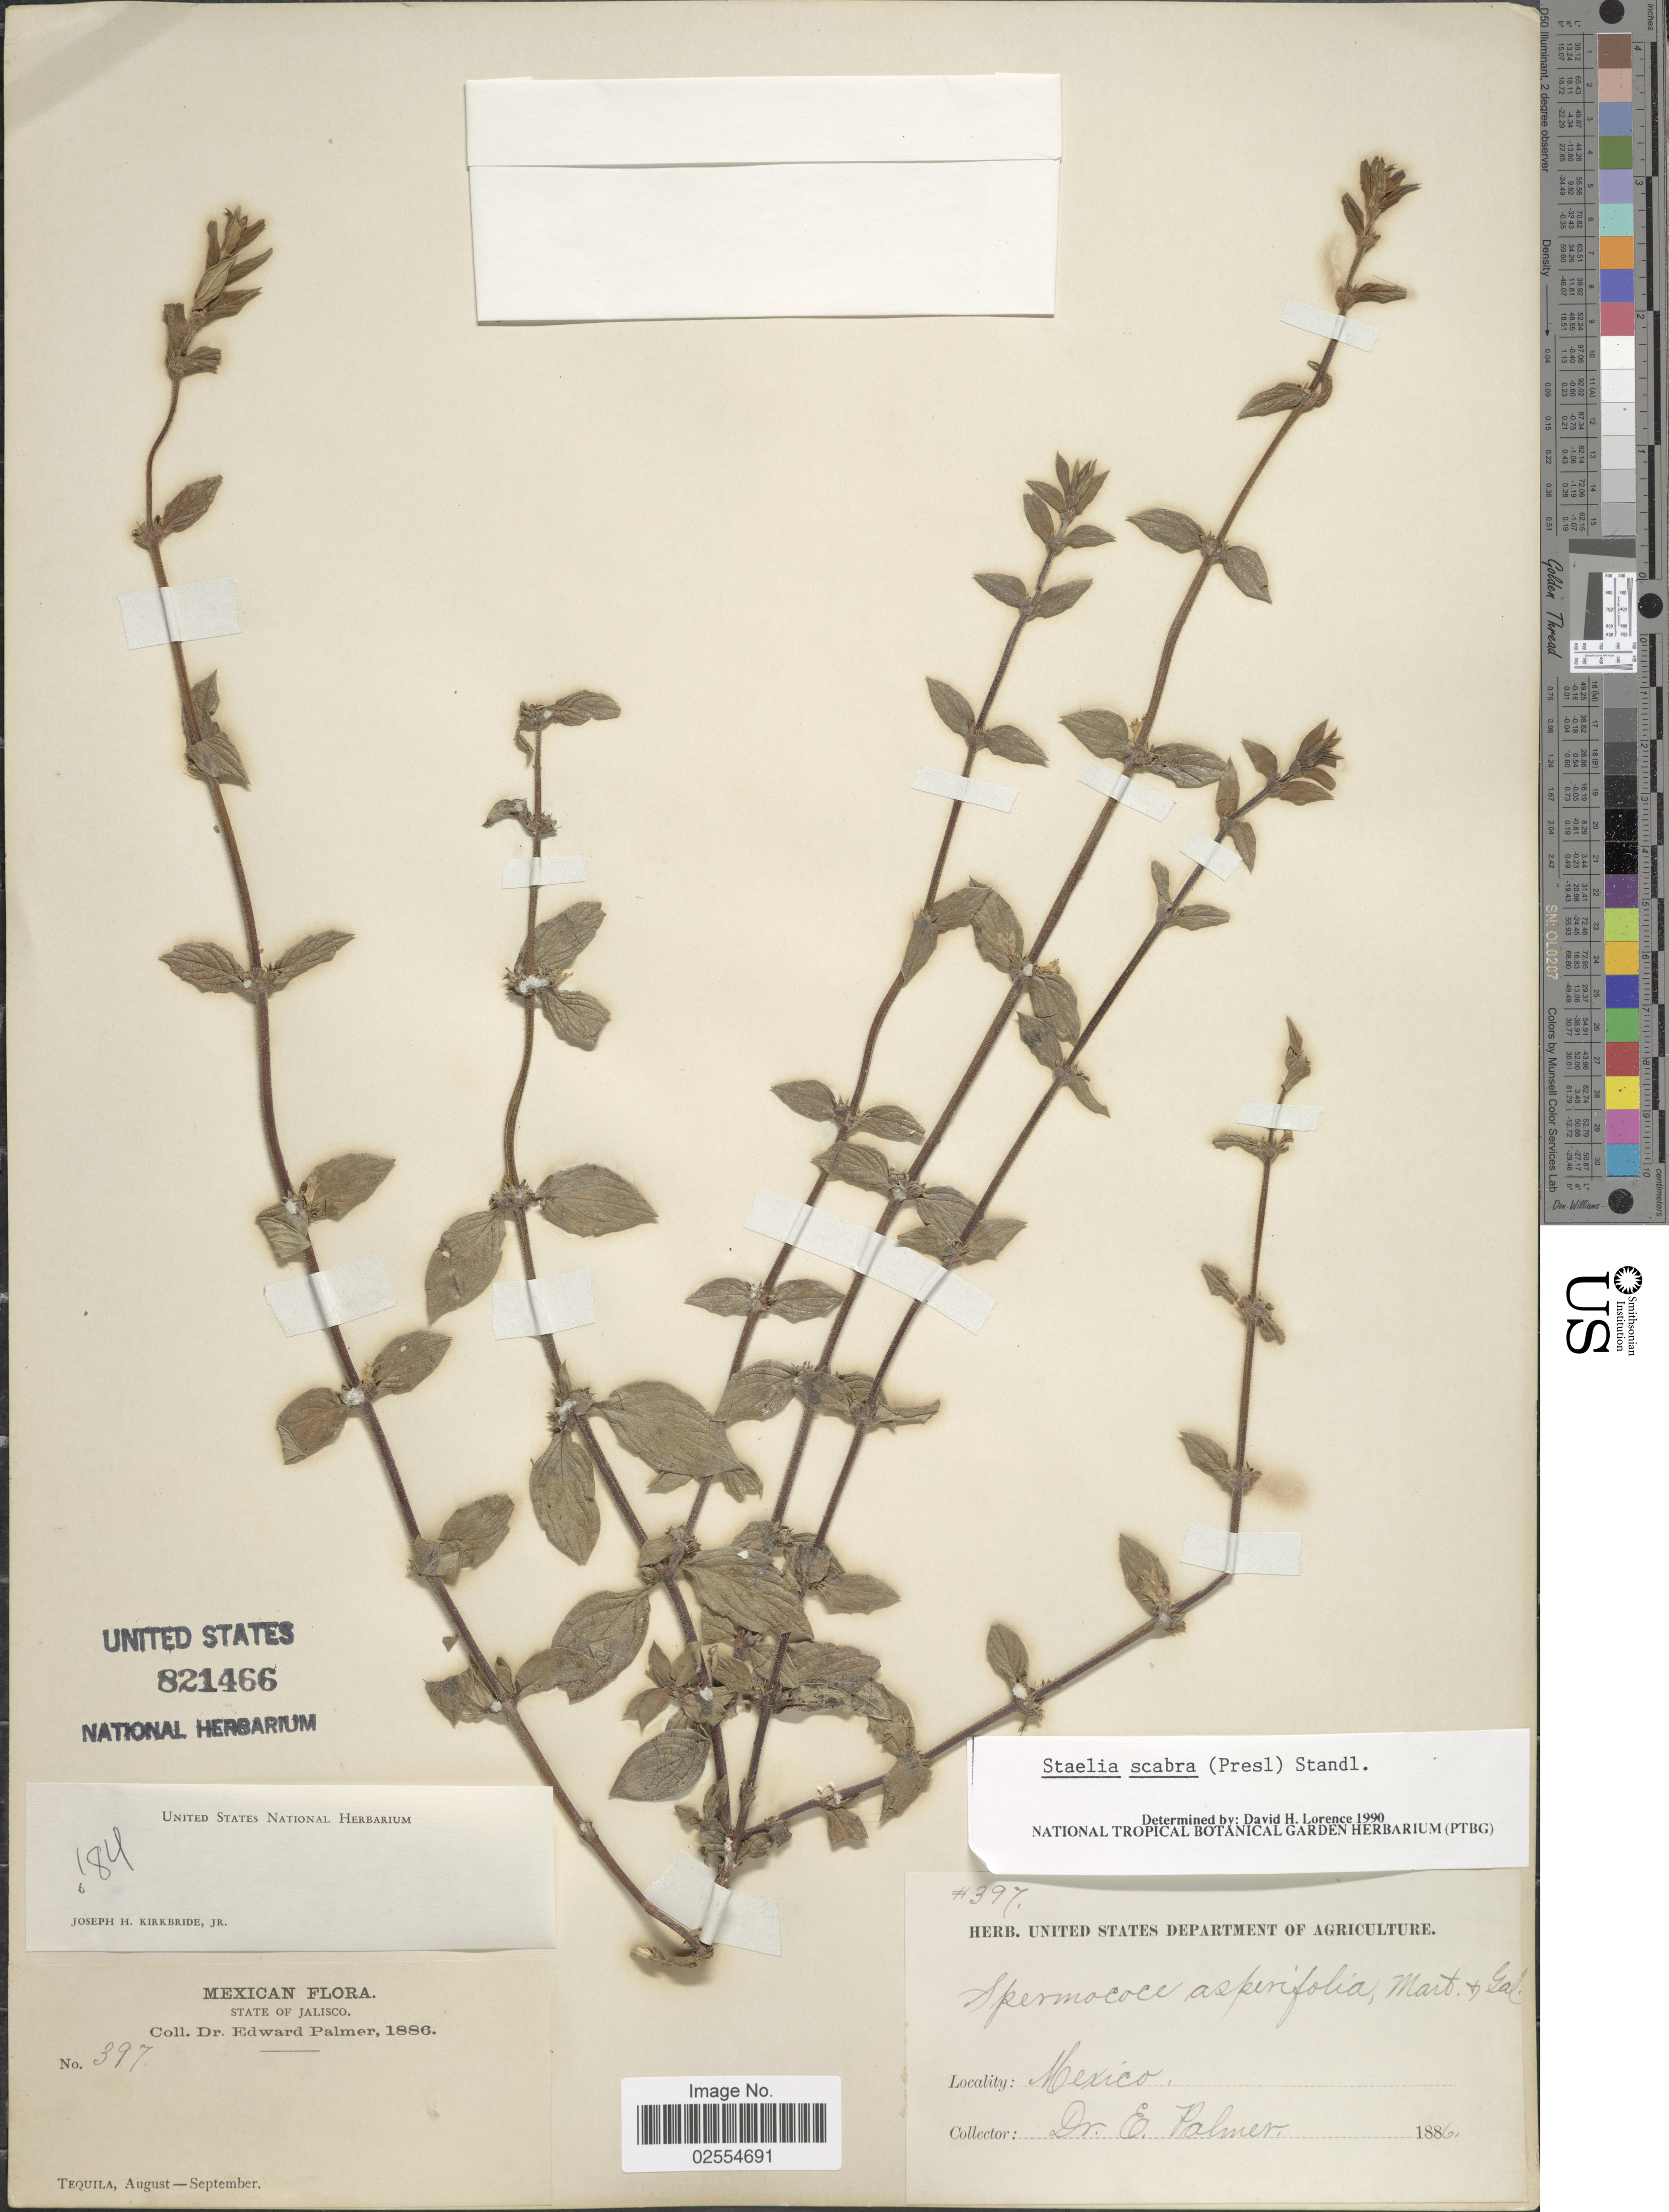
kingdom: Plantae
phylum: Tracheophyta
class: Magnoliopsida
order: Gentianales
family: Rubiaceae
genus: Staelia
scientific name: Staelia scabra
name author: (C. Presl) Standl.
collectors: E. Palmer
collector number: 397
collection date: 1886-08/1886-09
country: Mexico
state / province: Jalisco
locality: Tequila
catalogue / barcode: US 821466